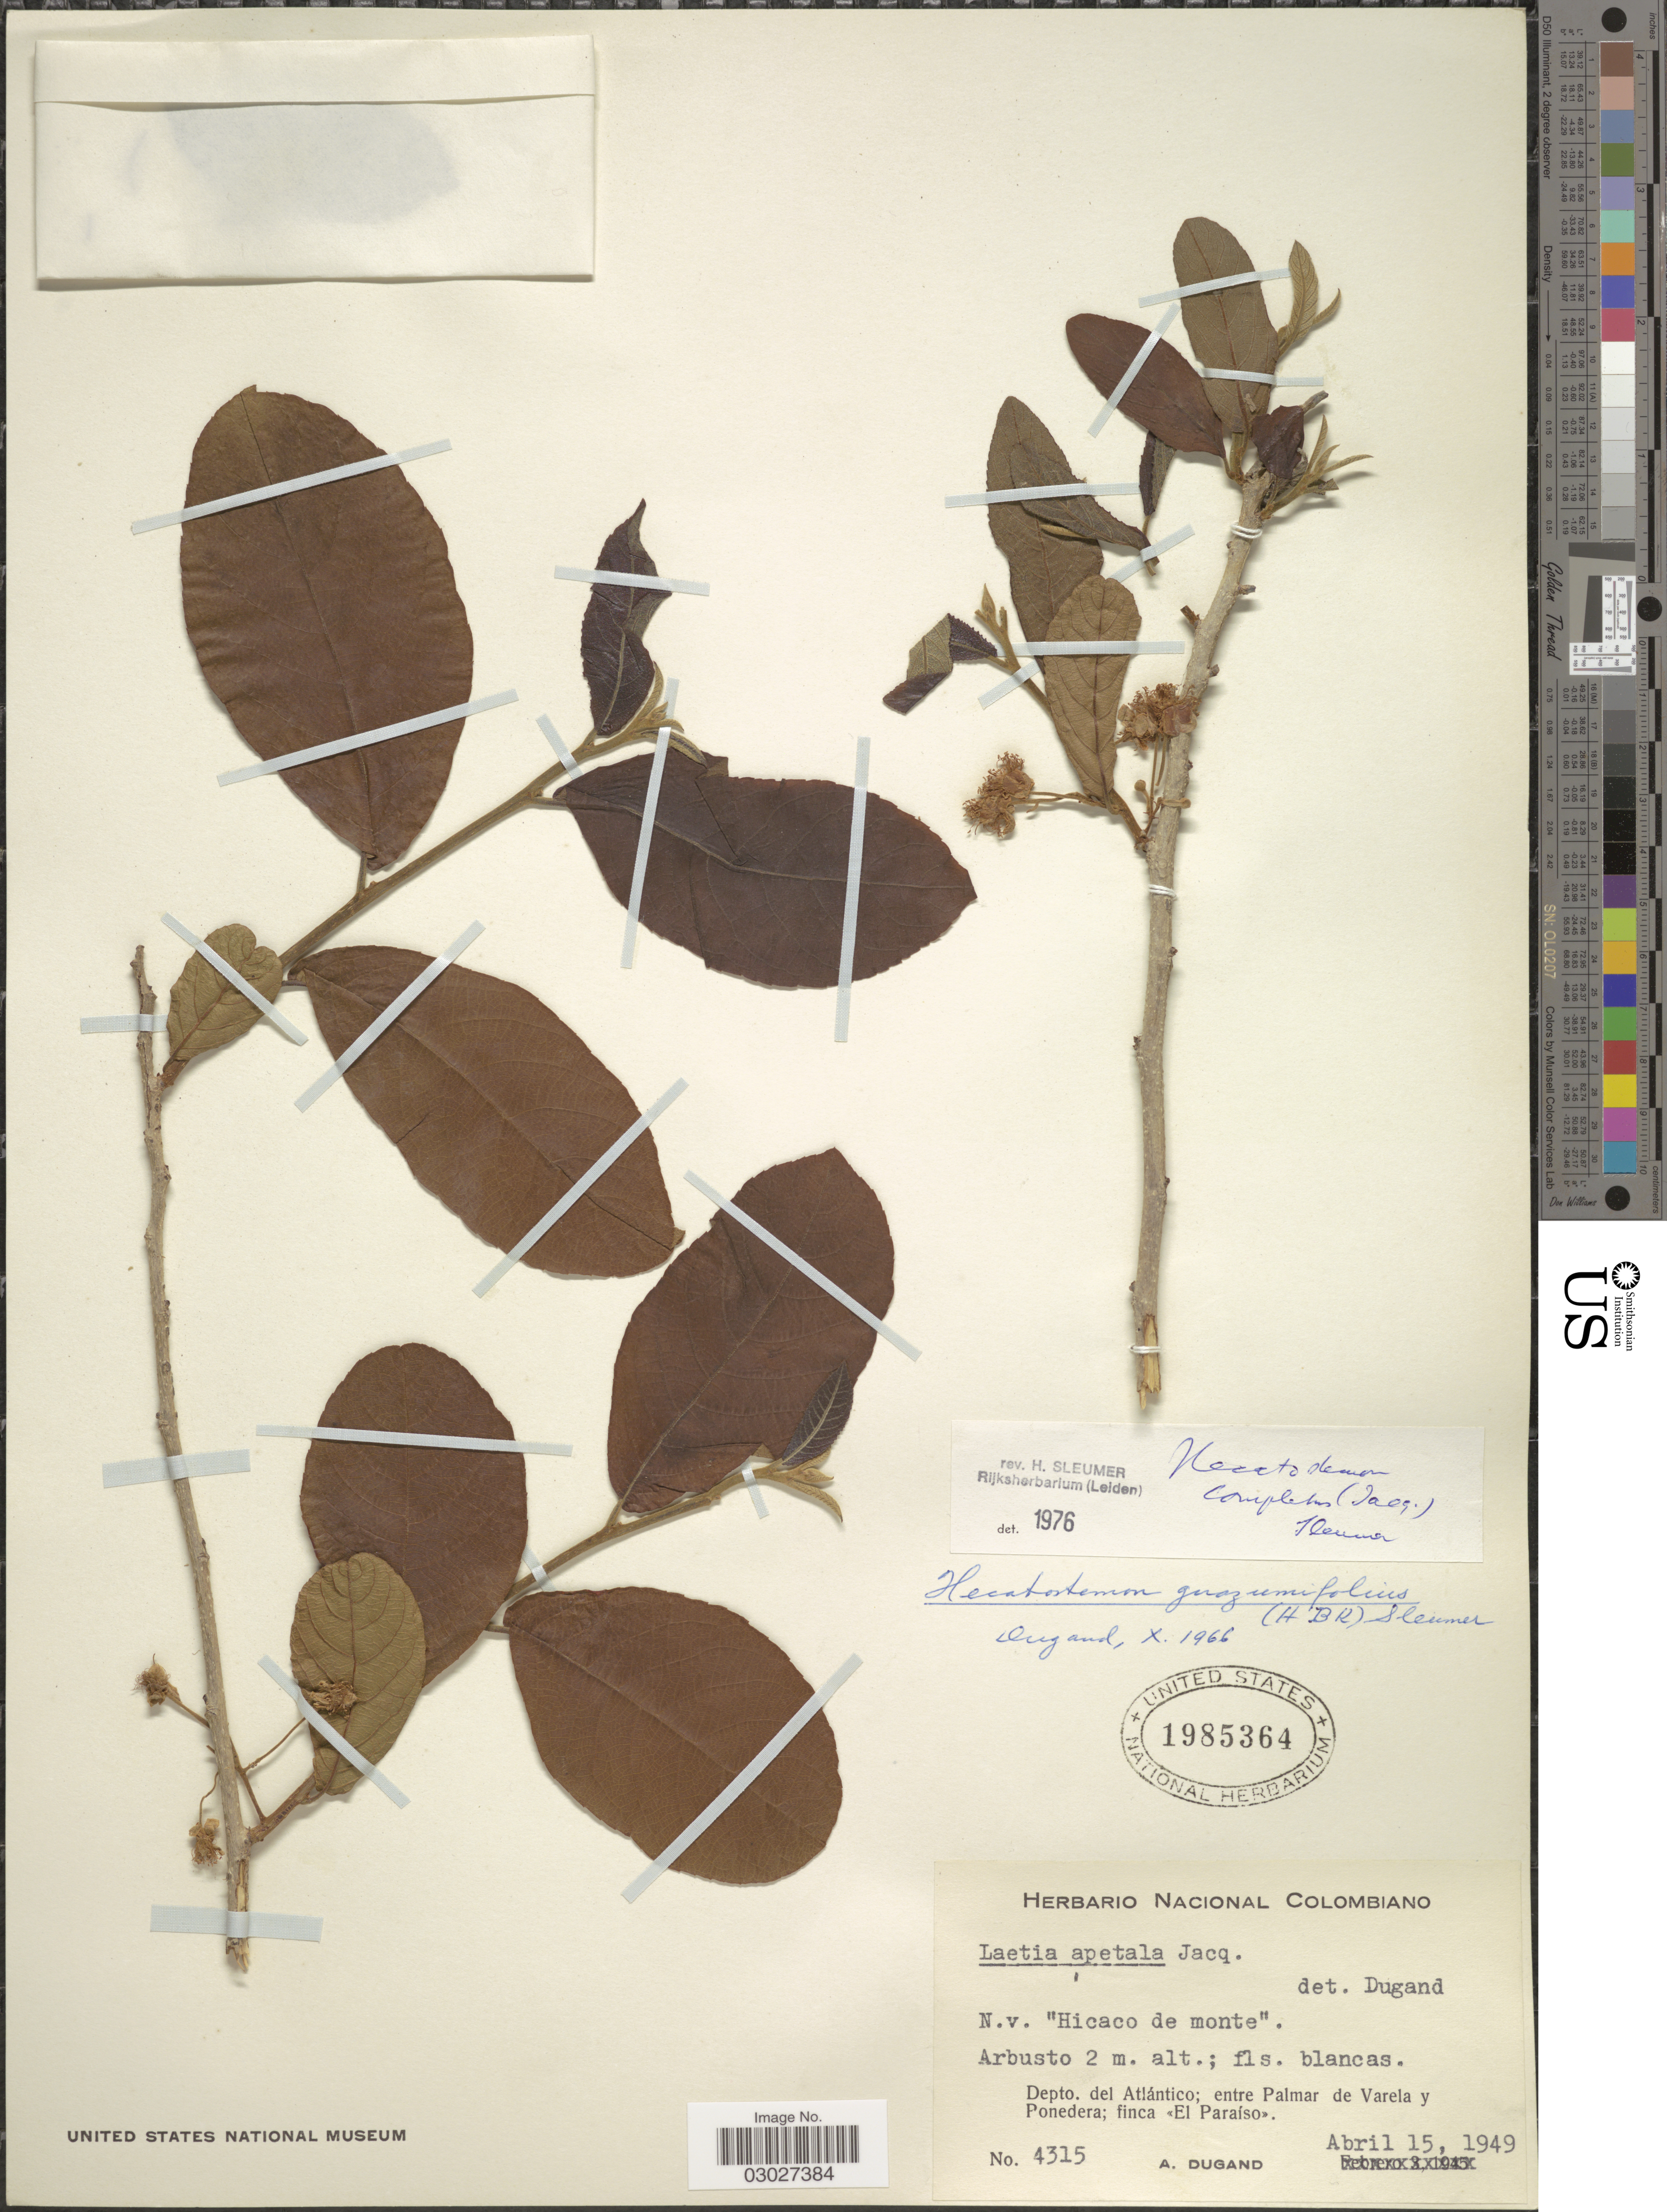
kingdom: Plantae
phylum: Tracheophyta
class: Magnoliopsida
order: Malpighiales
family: Salicaceae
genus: Casearia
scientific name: Casearia completa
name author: (Jacq.) T. Samar. & M.H. Alford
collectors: A. Dugand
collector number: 4315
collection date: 1949-04-15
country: Colombia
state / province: Atlántico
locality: Depto. del Atlántico; entre Palmar de Varela y Ponedera; finca <<El Paraíso>>.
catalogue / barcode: US 1985364